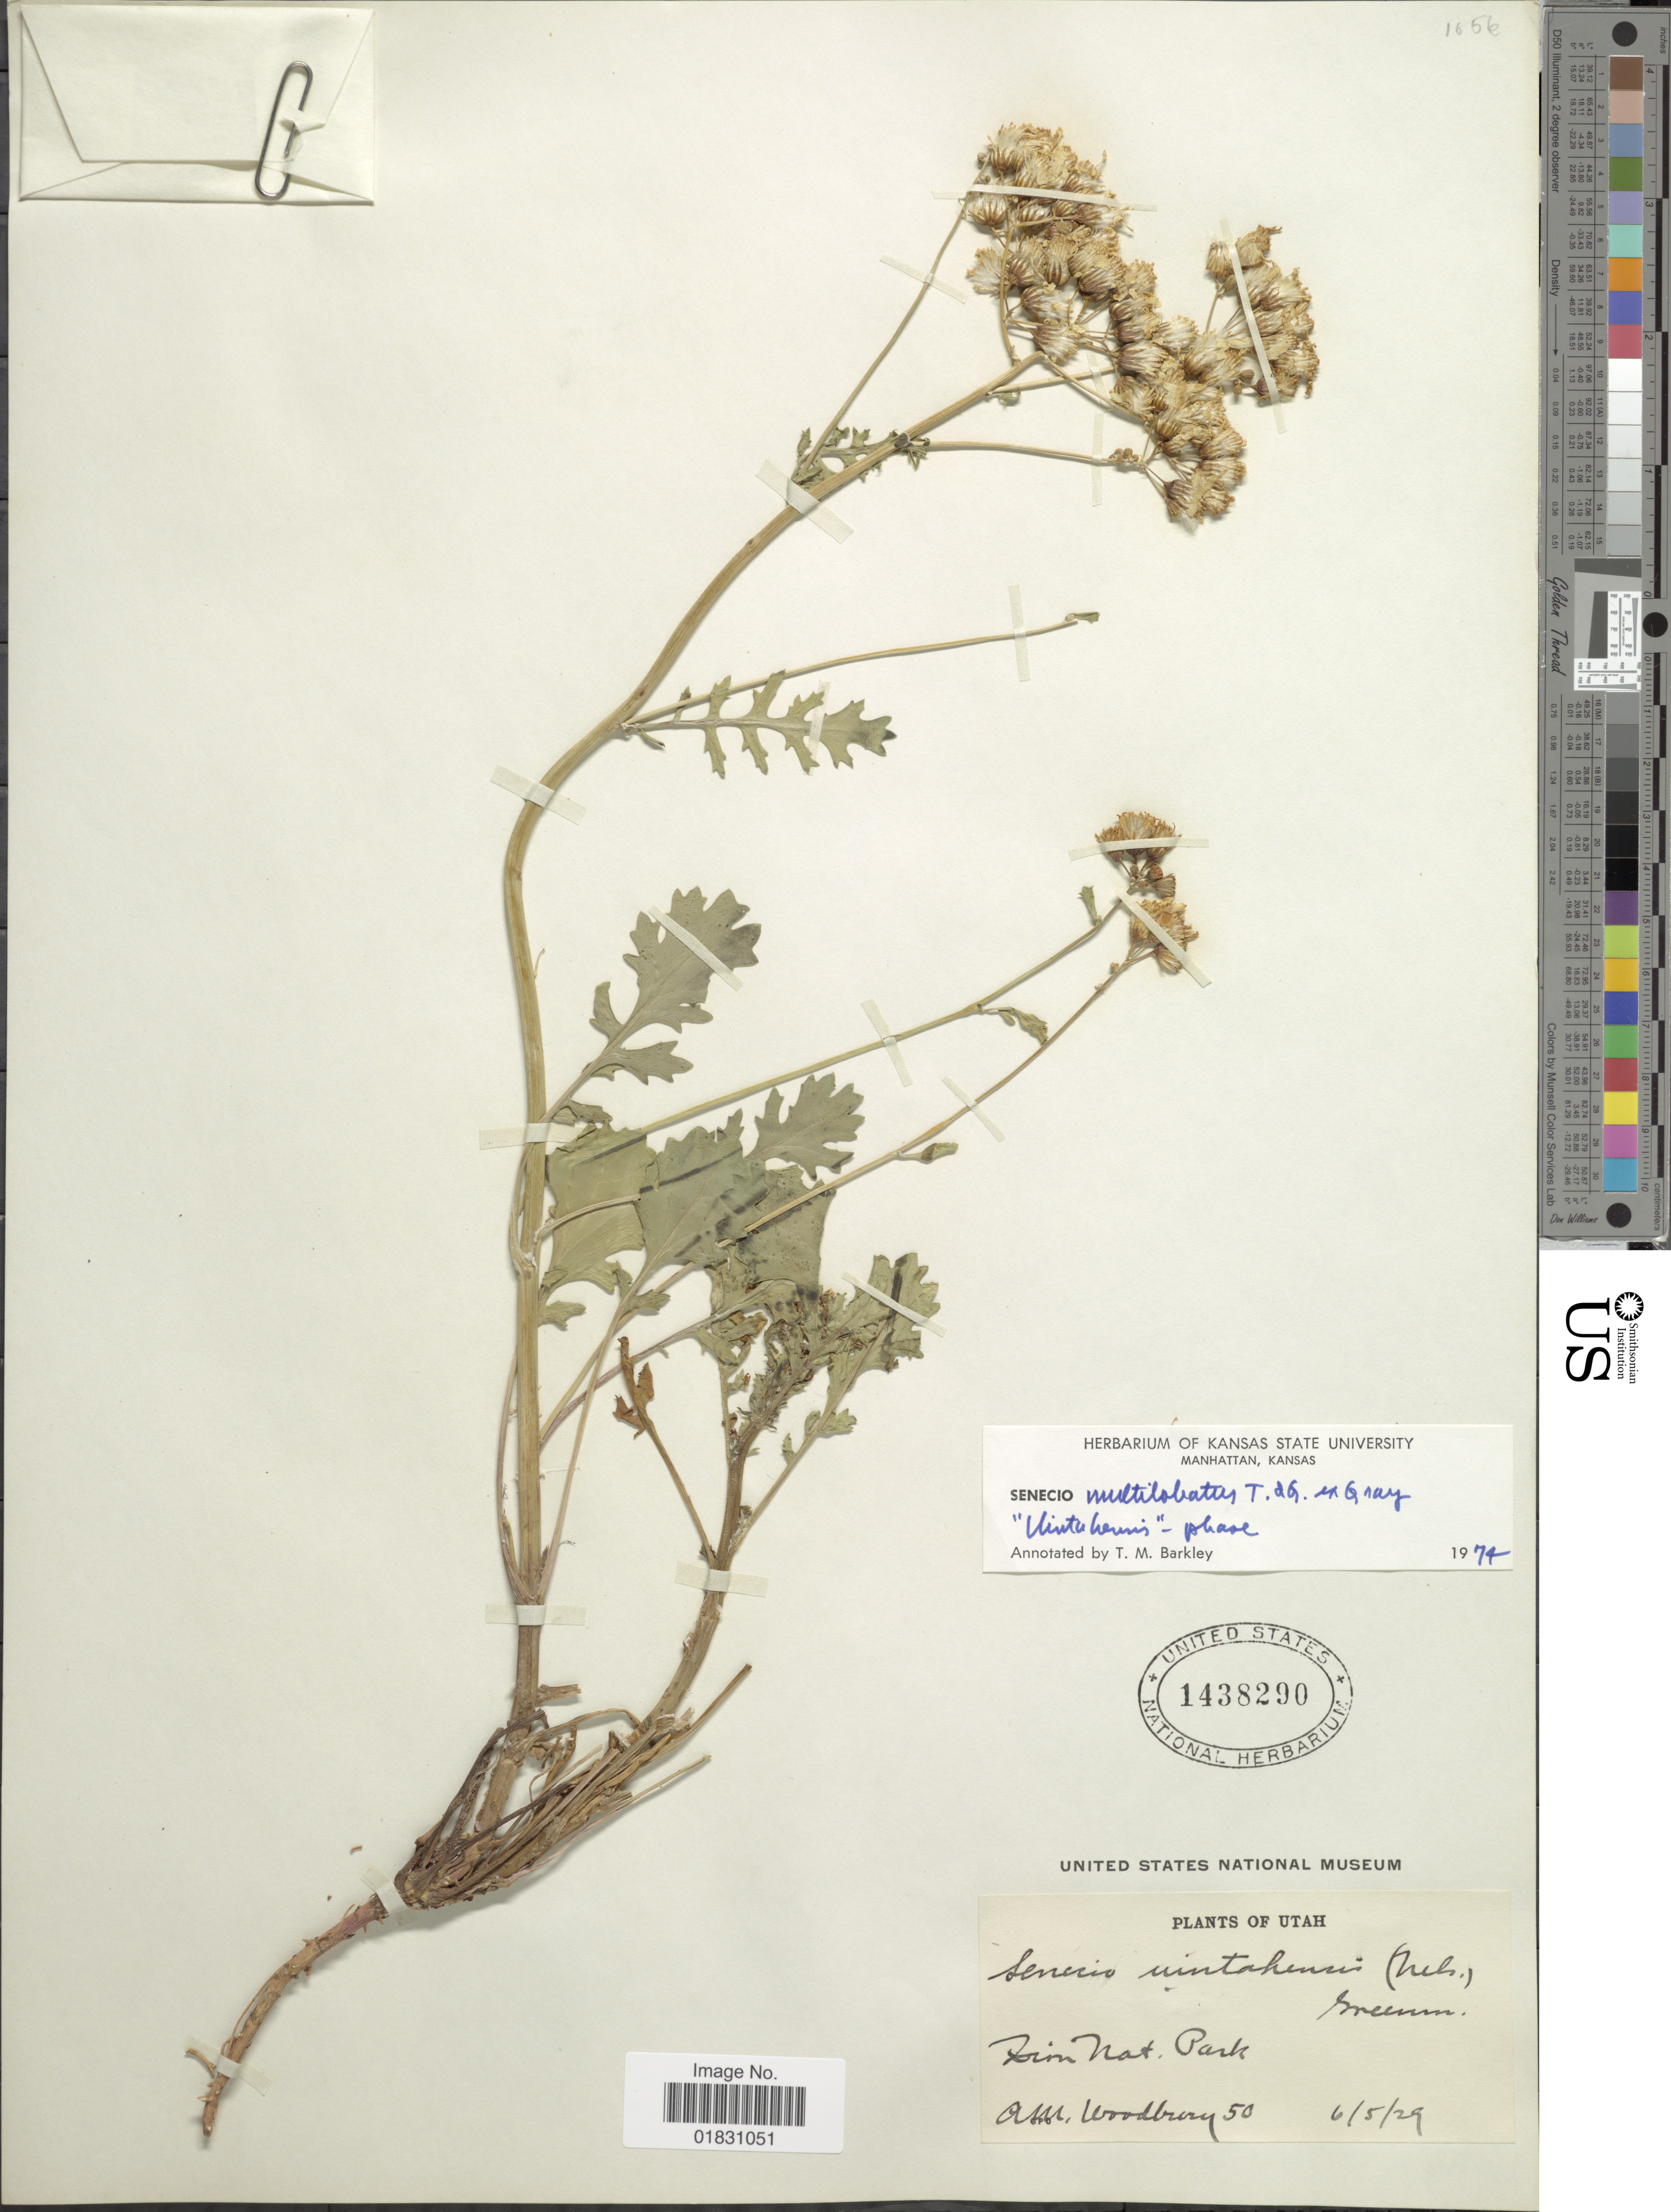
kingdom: Plantae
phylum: Tracheophyta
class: Magnoliopsida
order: Asterales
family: Asteraceae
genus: Packera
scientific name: Packera multilobata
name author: (Torr. & A. Gray) W.A. Weber & Á. Löve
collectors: A. M. Woodbury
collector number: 50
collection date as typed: Transcribed d/m/y: 5/6/29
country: United States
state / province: Utah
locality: Zion Nat. Park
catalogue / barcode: US 1438290